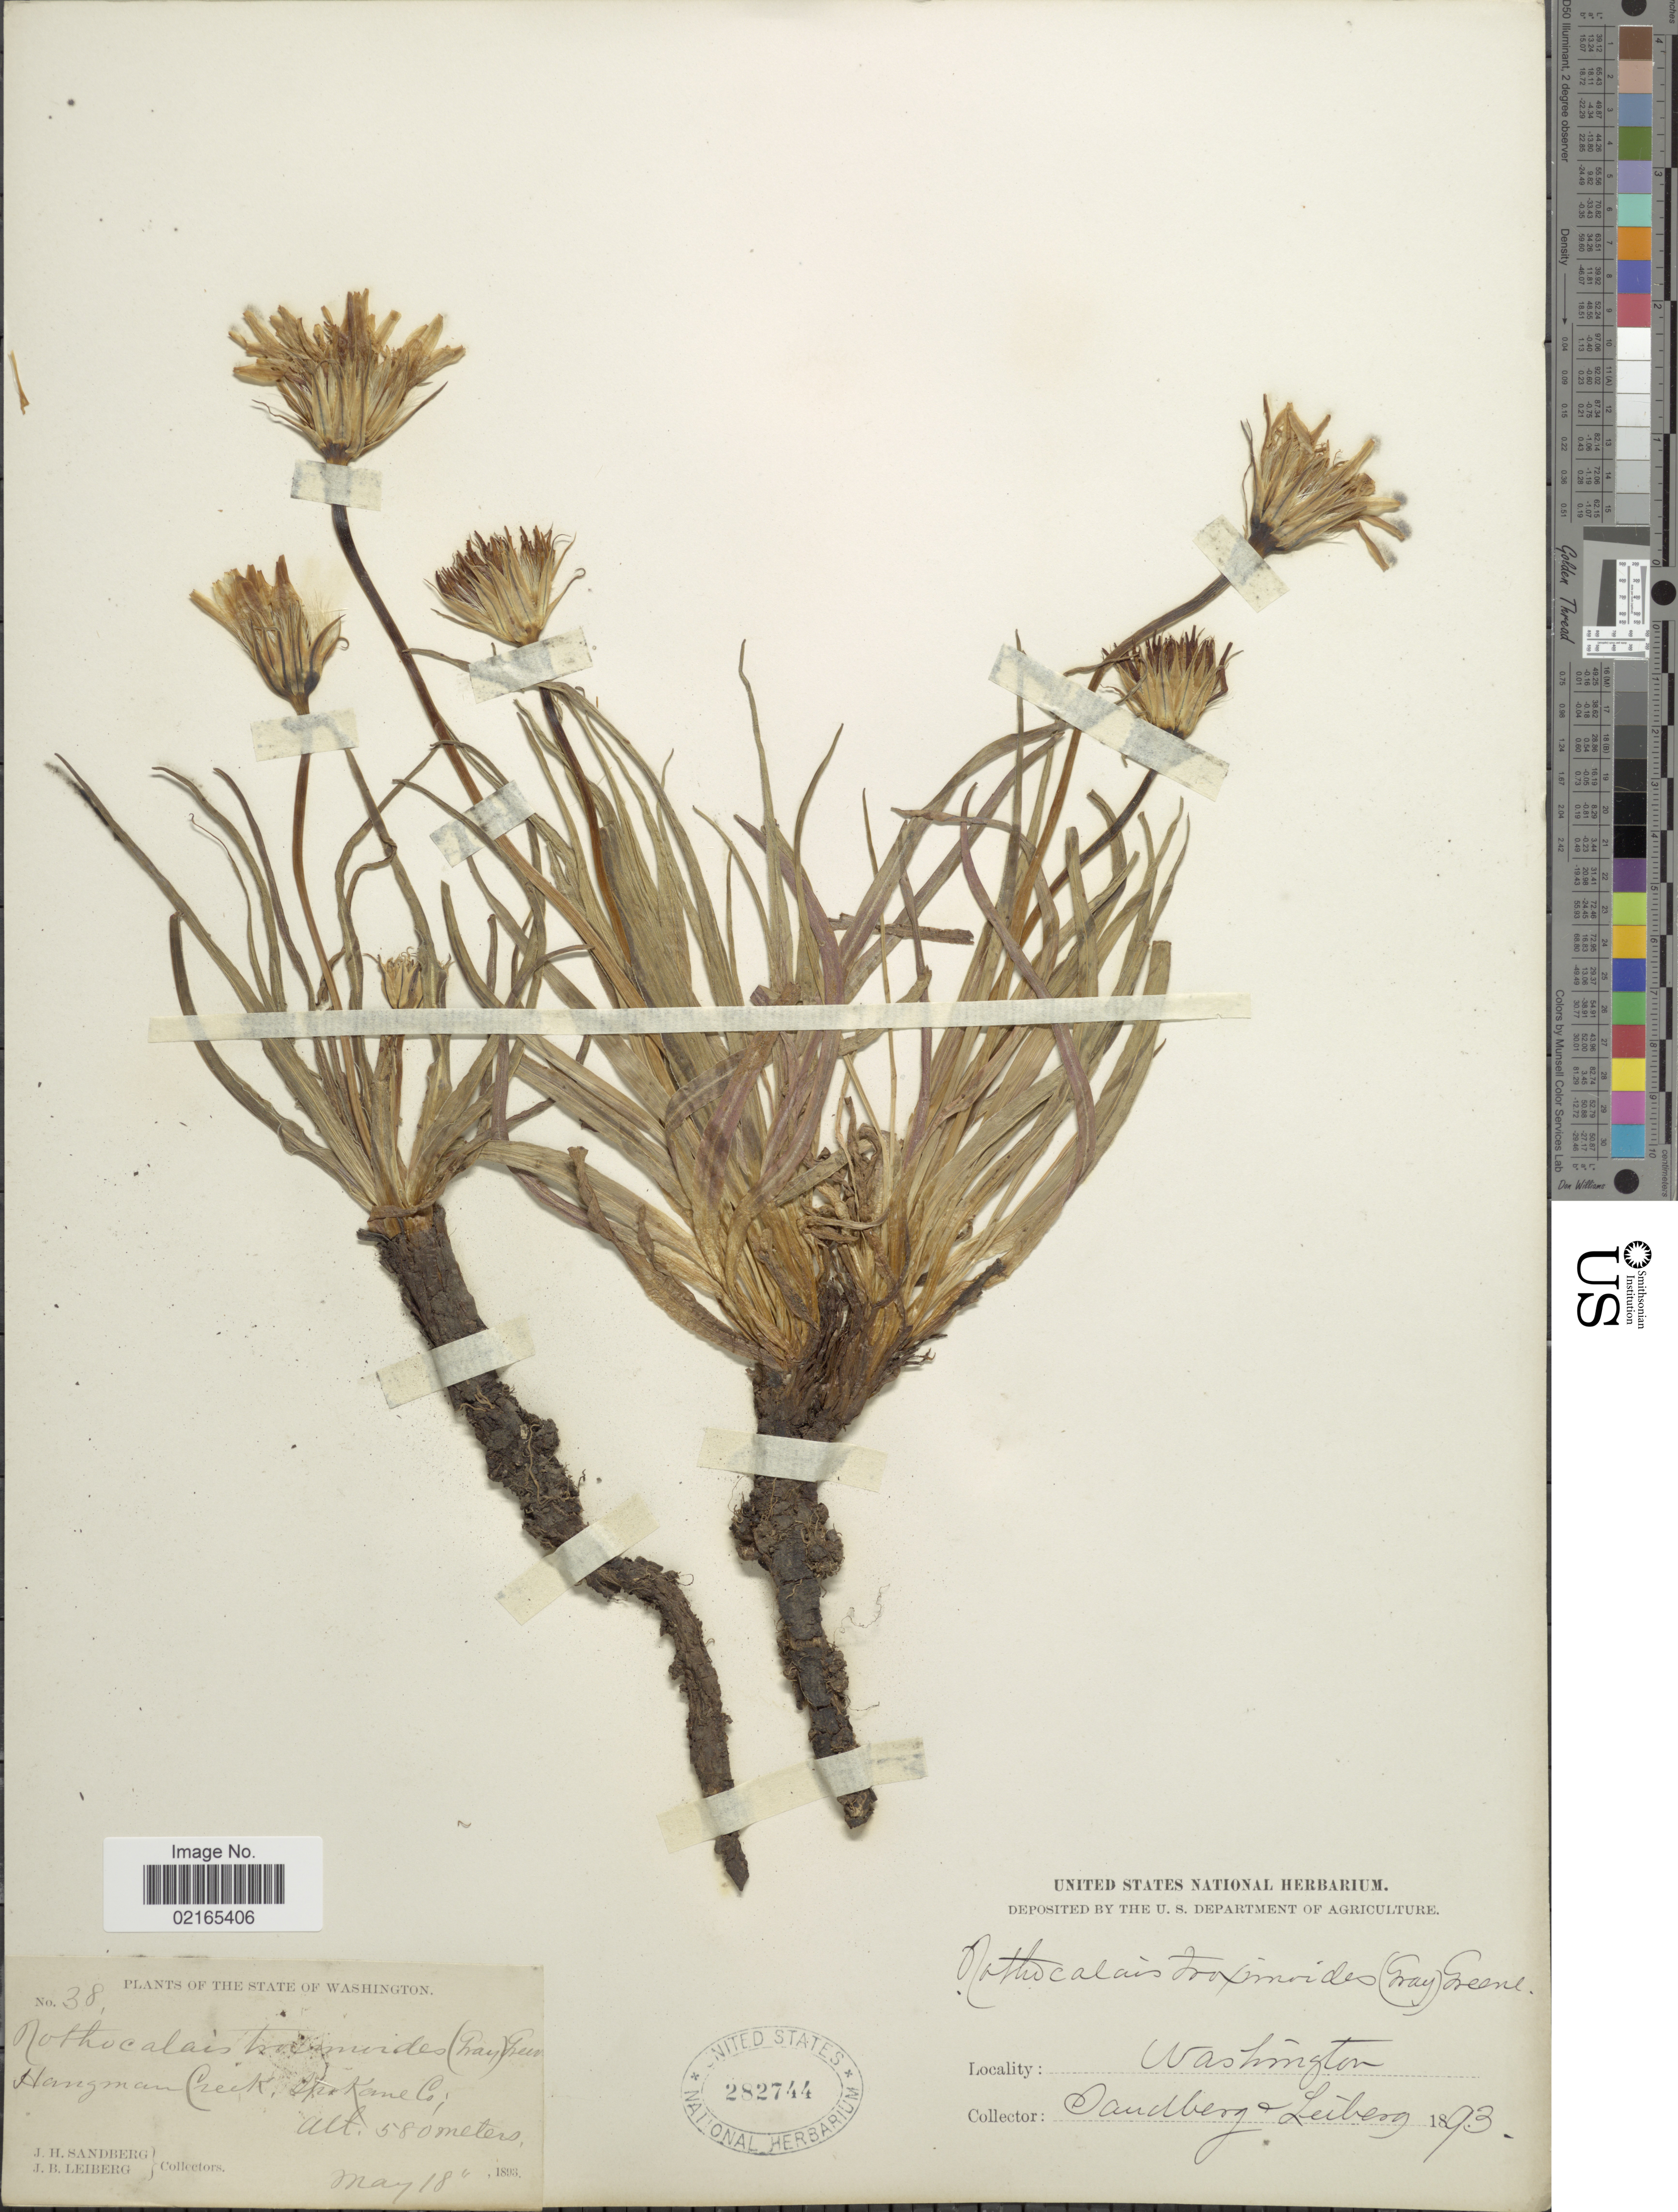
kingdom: Plantae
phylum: Tracheophyta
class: Magnoliopsida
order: Asterales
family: Asteraceae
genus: Nothocalais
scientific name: Nothocalais troximoides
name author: (A. Gray) Greene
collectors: J. H. Sandberg & J. B. Leiberg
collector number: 38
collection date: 1893-05-18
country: United States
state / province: Washington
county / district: Spokane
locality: Hangsman Creek, Spokane Co.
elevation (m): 580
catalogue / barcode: US 282744